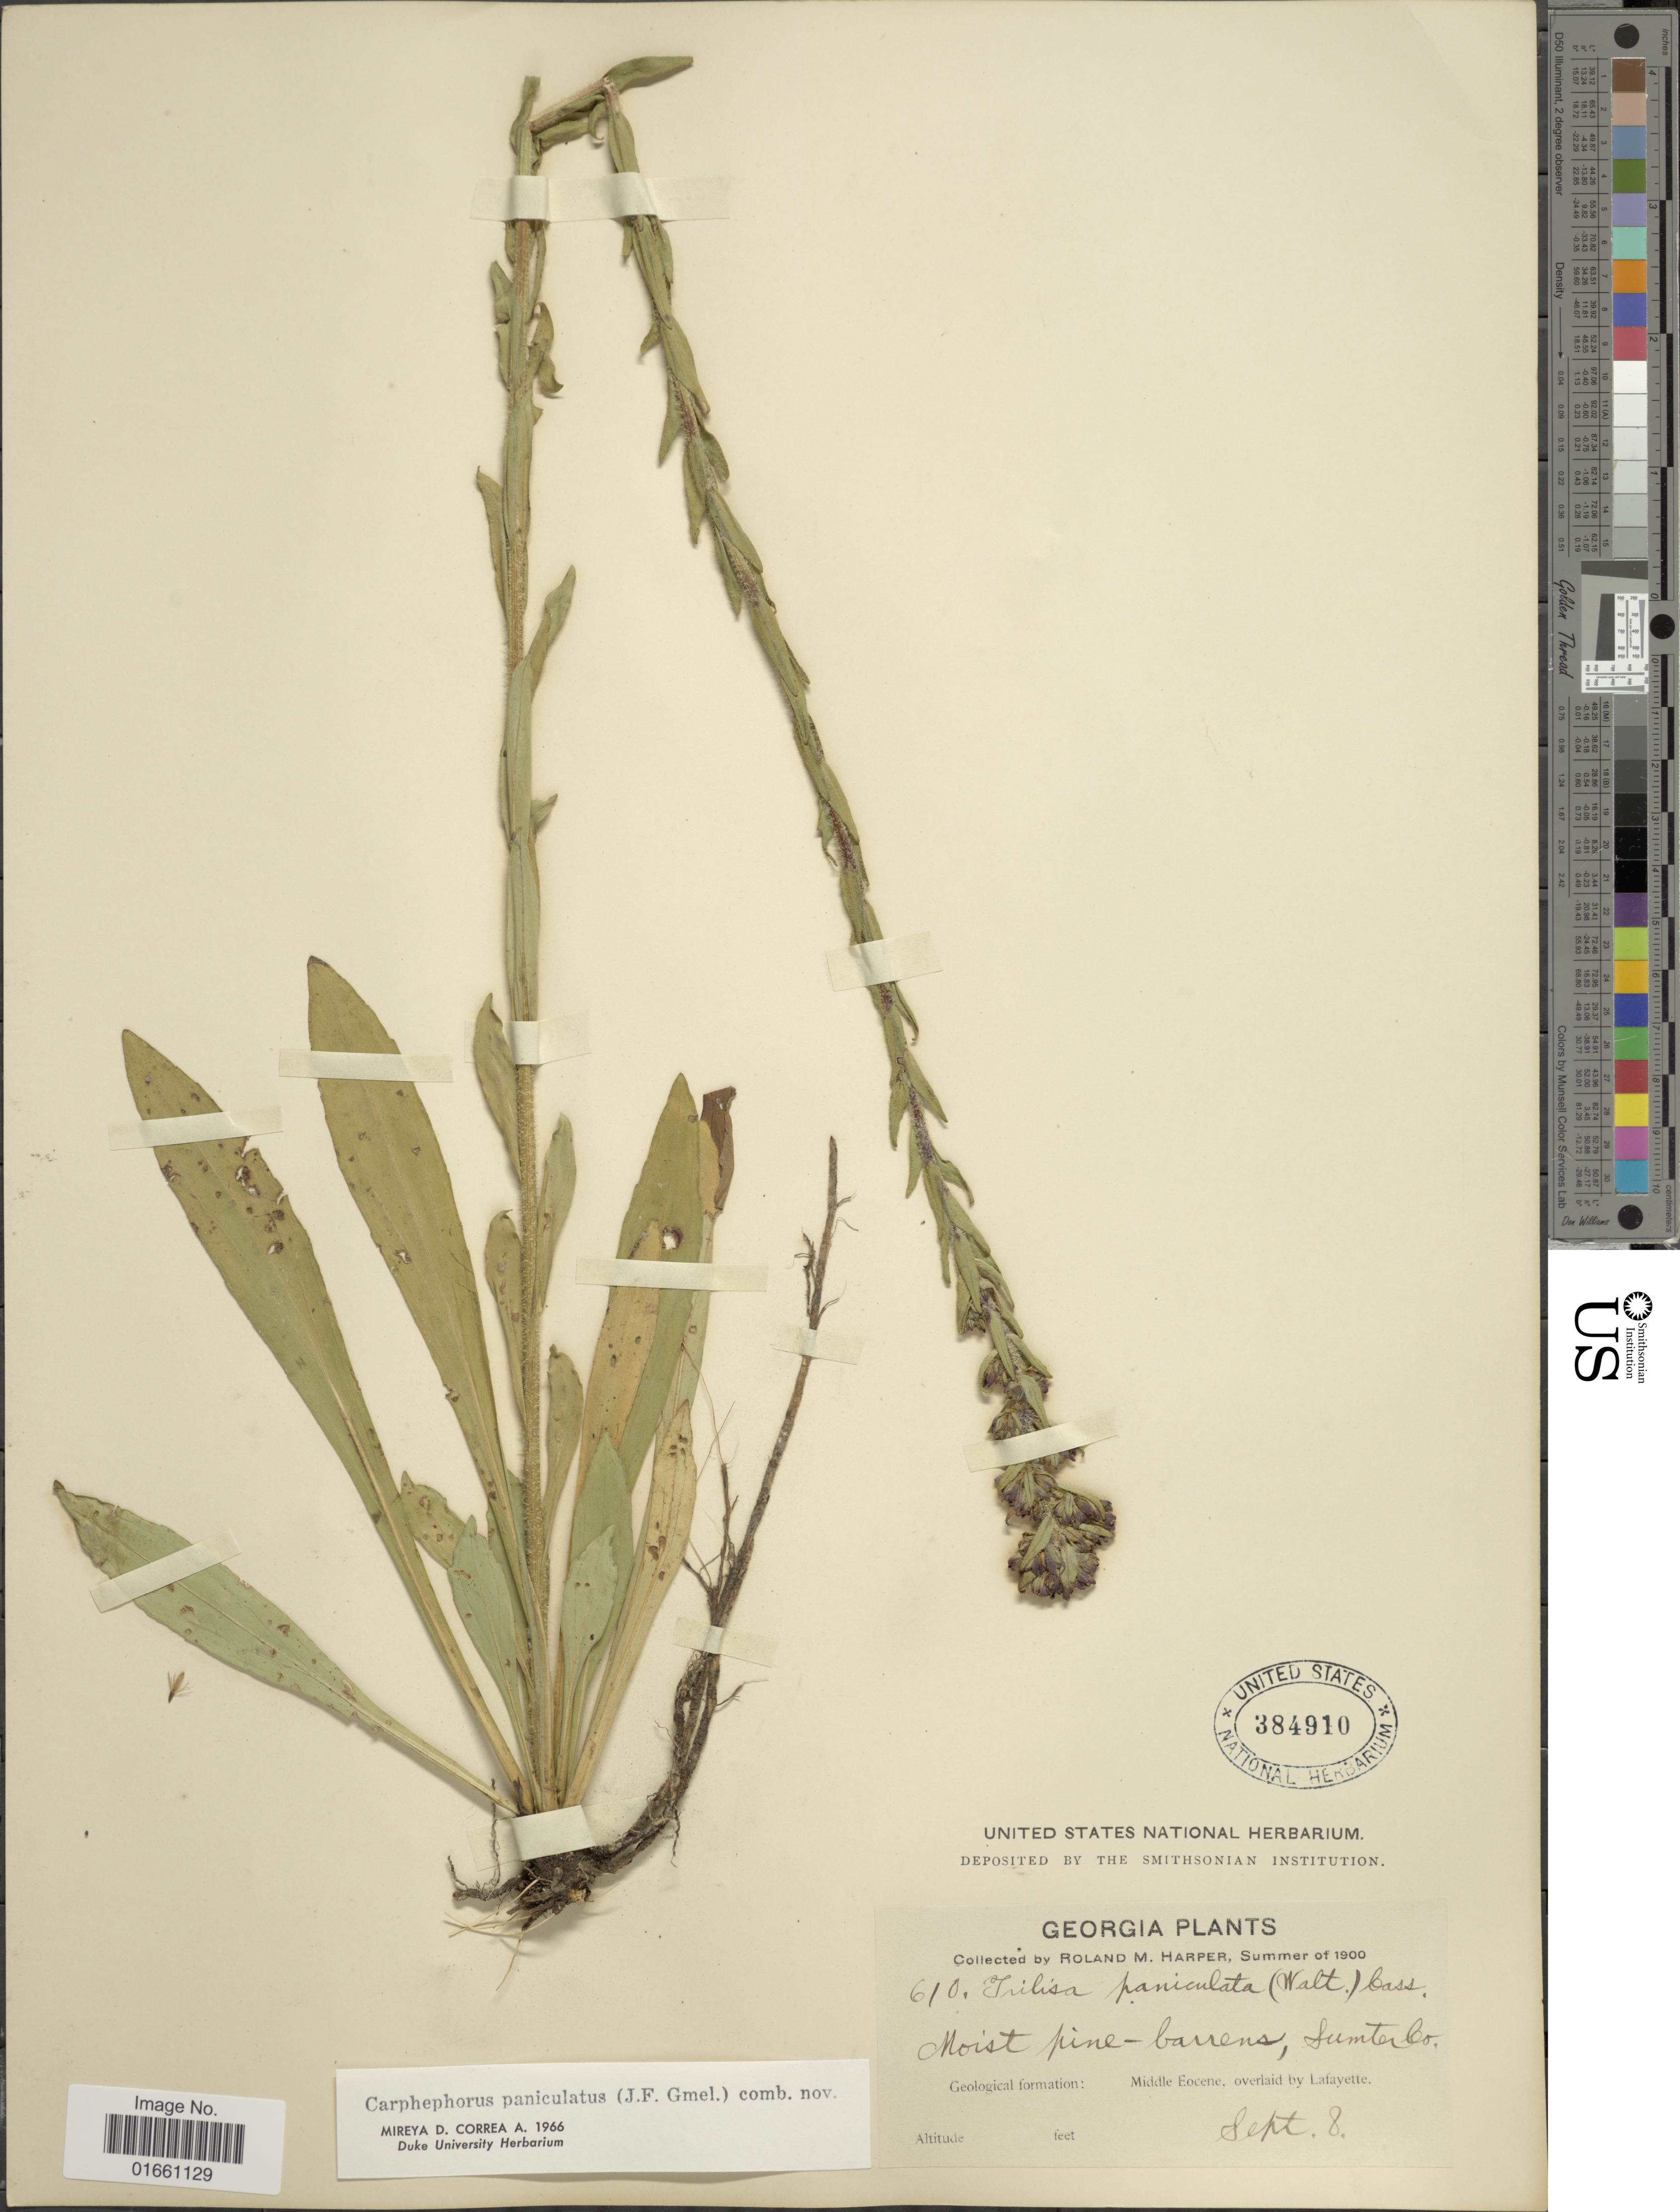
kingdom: Plantae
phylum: Tracheophyta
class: Magnoliopsida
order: Asterales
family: Asteraceae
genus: Trilisa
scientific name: Trilisa paniculata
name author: (J.F. Gmel.) Cass.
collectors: R. M. Harper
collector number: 610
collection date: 1900-09-08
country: United States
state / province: Georgia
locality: Moist pine-barrens, Sumter Co. Geological formation: Middle Eocene, overlaid by Lafayette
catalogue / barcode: US 384910